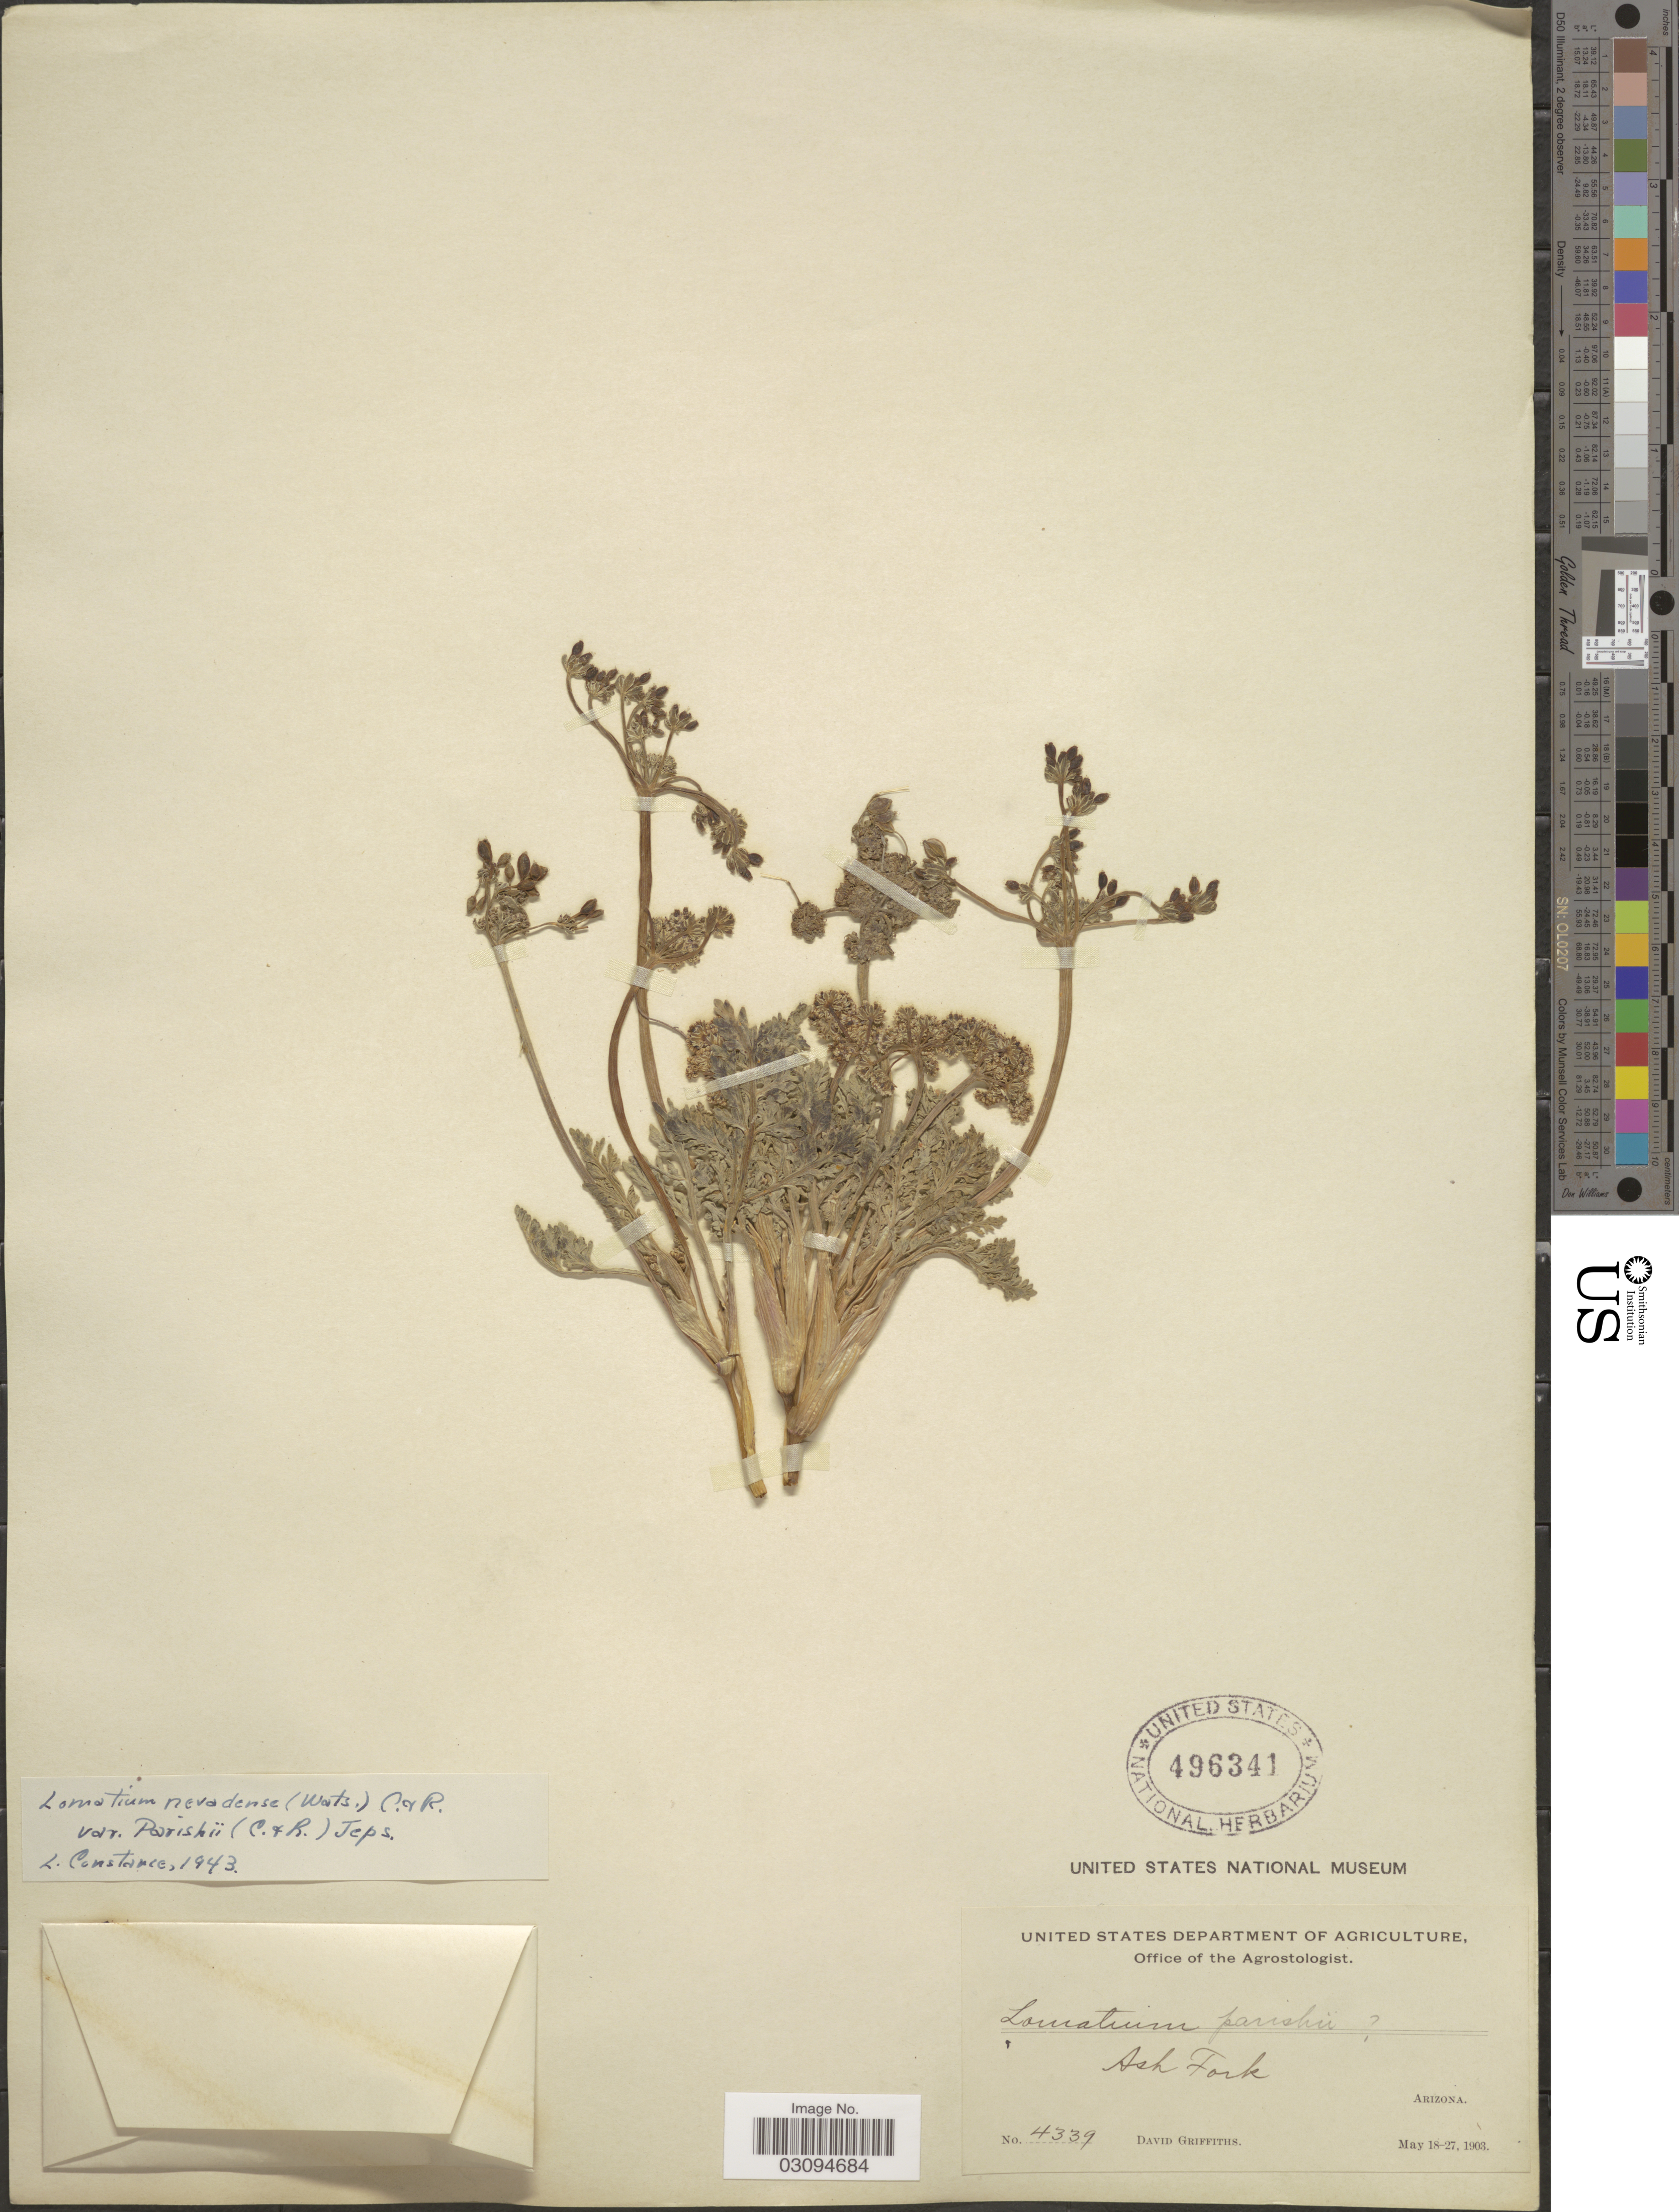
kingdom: Plantae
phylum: Tracheophyta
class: Magnoliopsida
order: Apiales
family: Apiaceae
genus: Lomatium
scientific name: Lomatium nevadense var. parishii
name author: (J.M. Coult. & Rose) Jeps.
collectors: D. Griffiths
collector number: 4339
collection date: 1903-05-18/1903-05-27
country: United States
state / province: Arizona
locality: Ash Fork.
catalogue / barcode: US 496341